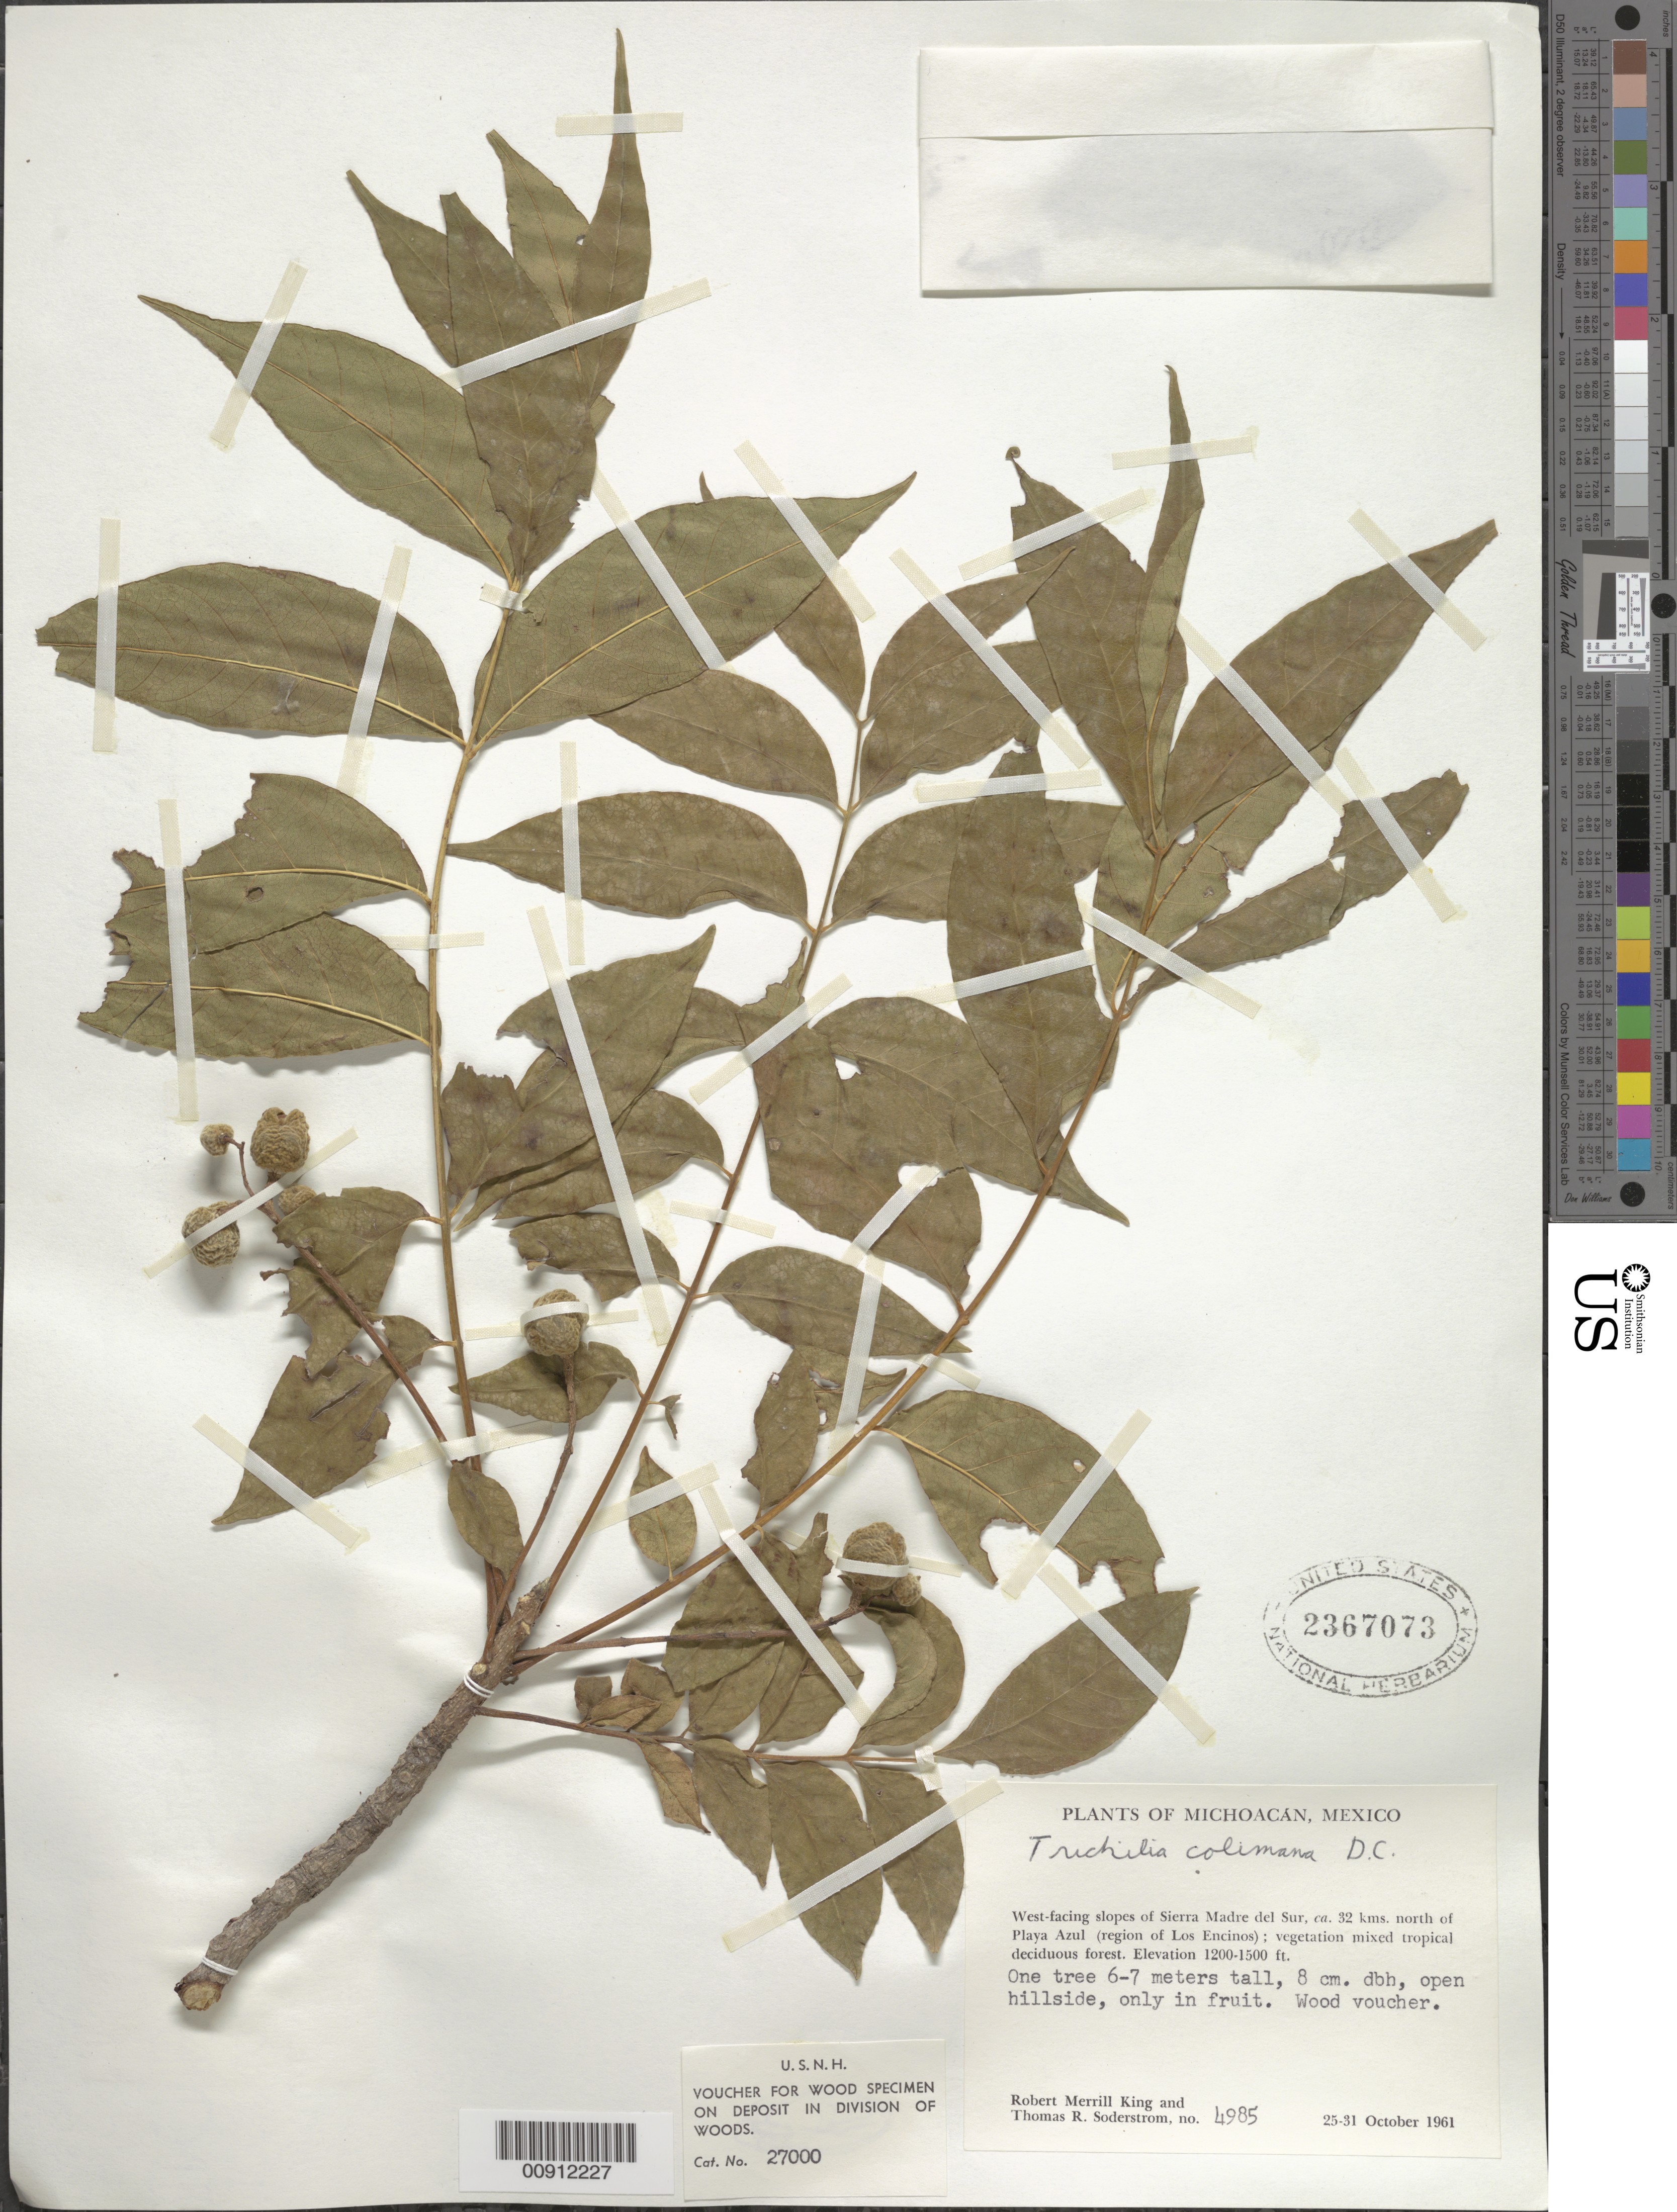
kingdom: Plantae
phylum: Tracheophyta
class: Magnoliopsida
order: Sapindales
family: Meliaceae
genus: Trichilia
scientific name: Trichilia colimana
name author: C. DC.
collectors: R. M. King & T. R. Soderstrom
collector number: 4985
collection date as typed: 25 Oct 1961 to 31 Oct 1961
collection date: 1961-10-25/1961-10-31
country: Mexico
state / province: Michoacán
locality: West-facing slopes of Sierra Madre del Sur, ca. 32 kms. North of Playa Azul (region of Los Encinos).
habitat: Open hillside. Vegetation mixed tropical deciduous forest.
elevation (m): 366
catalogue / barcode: US 2367073